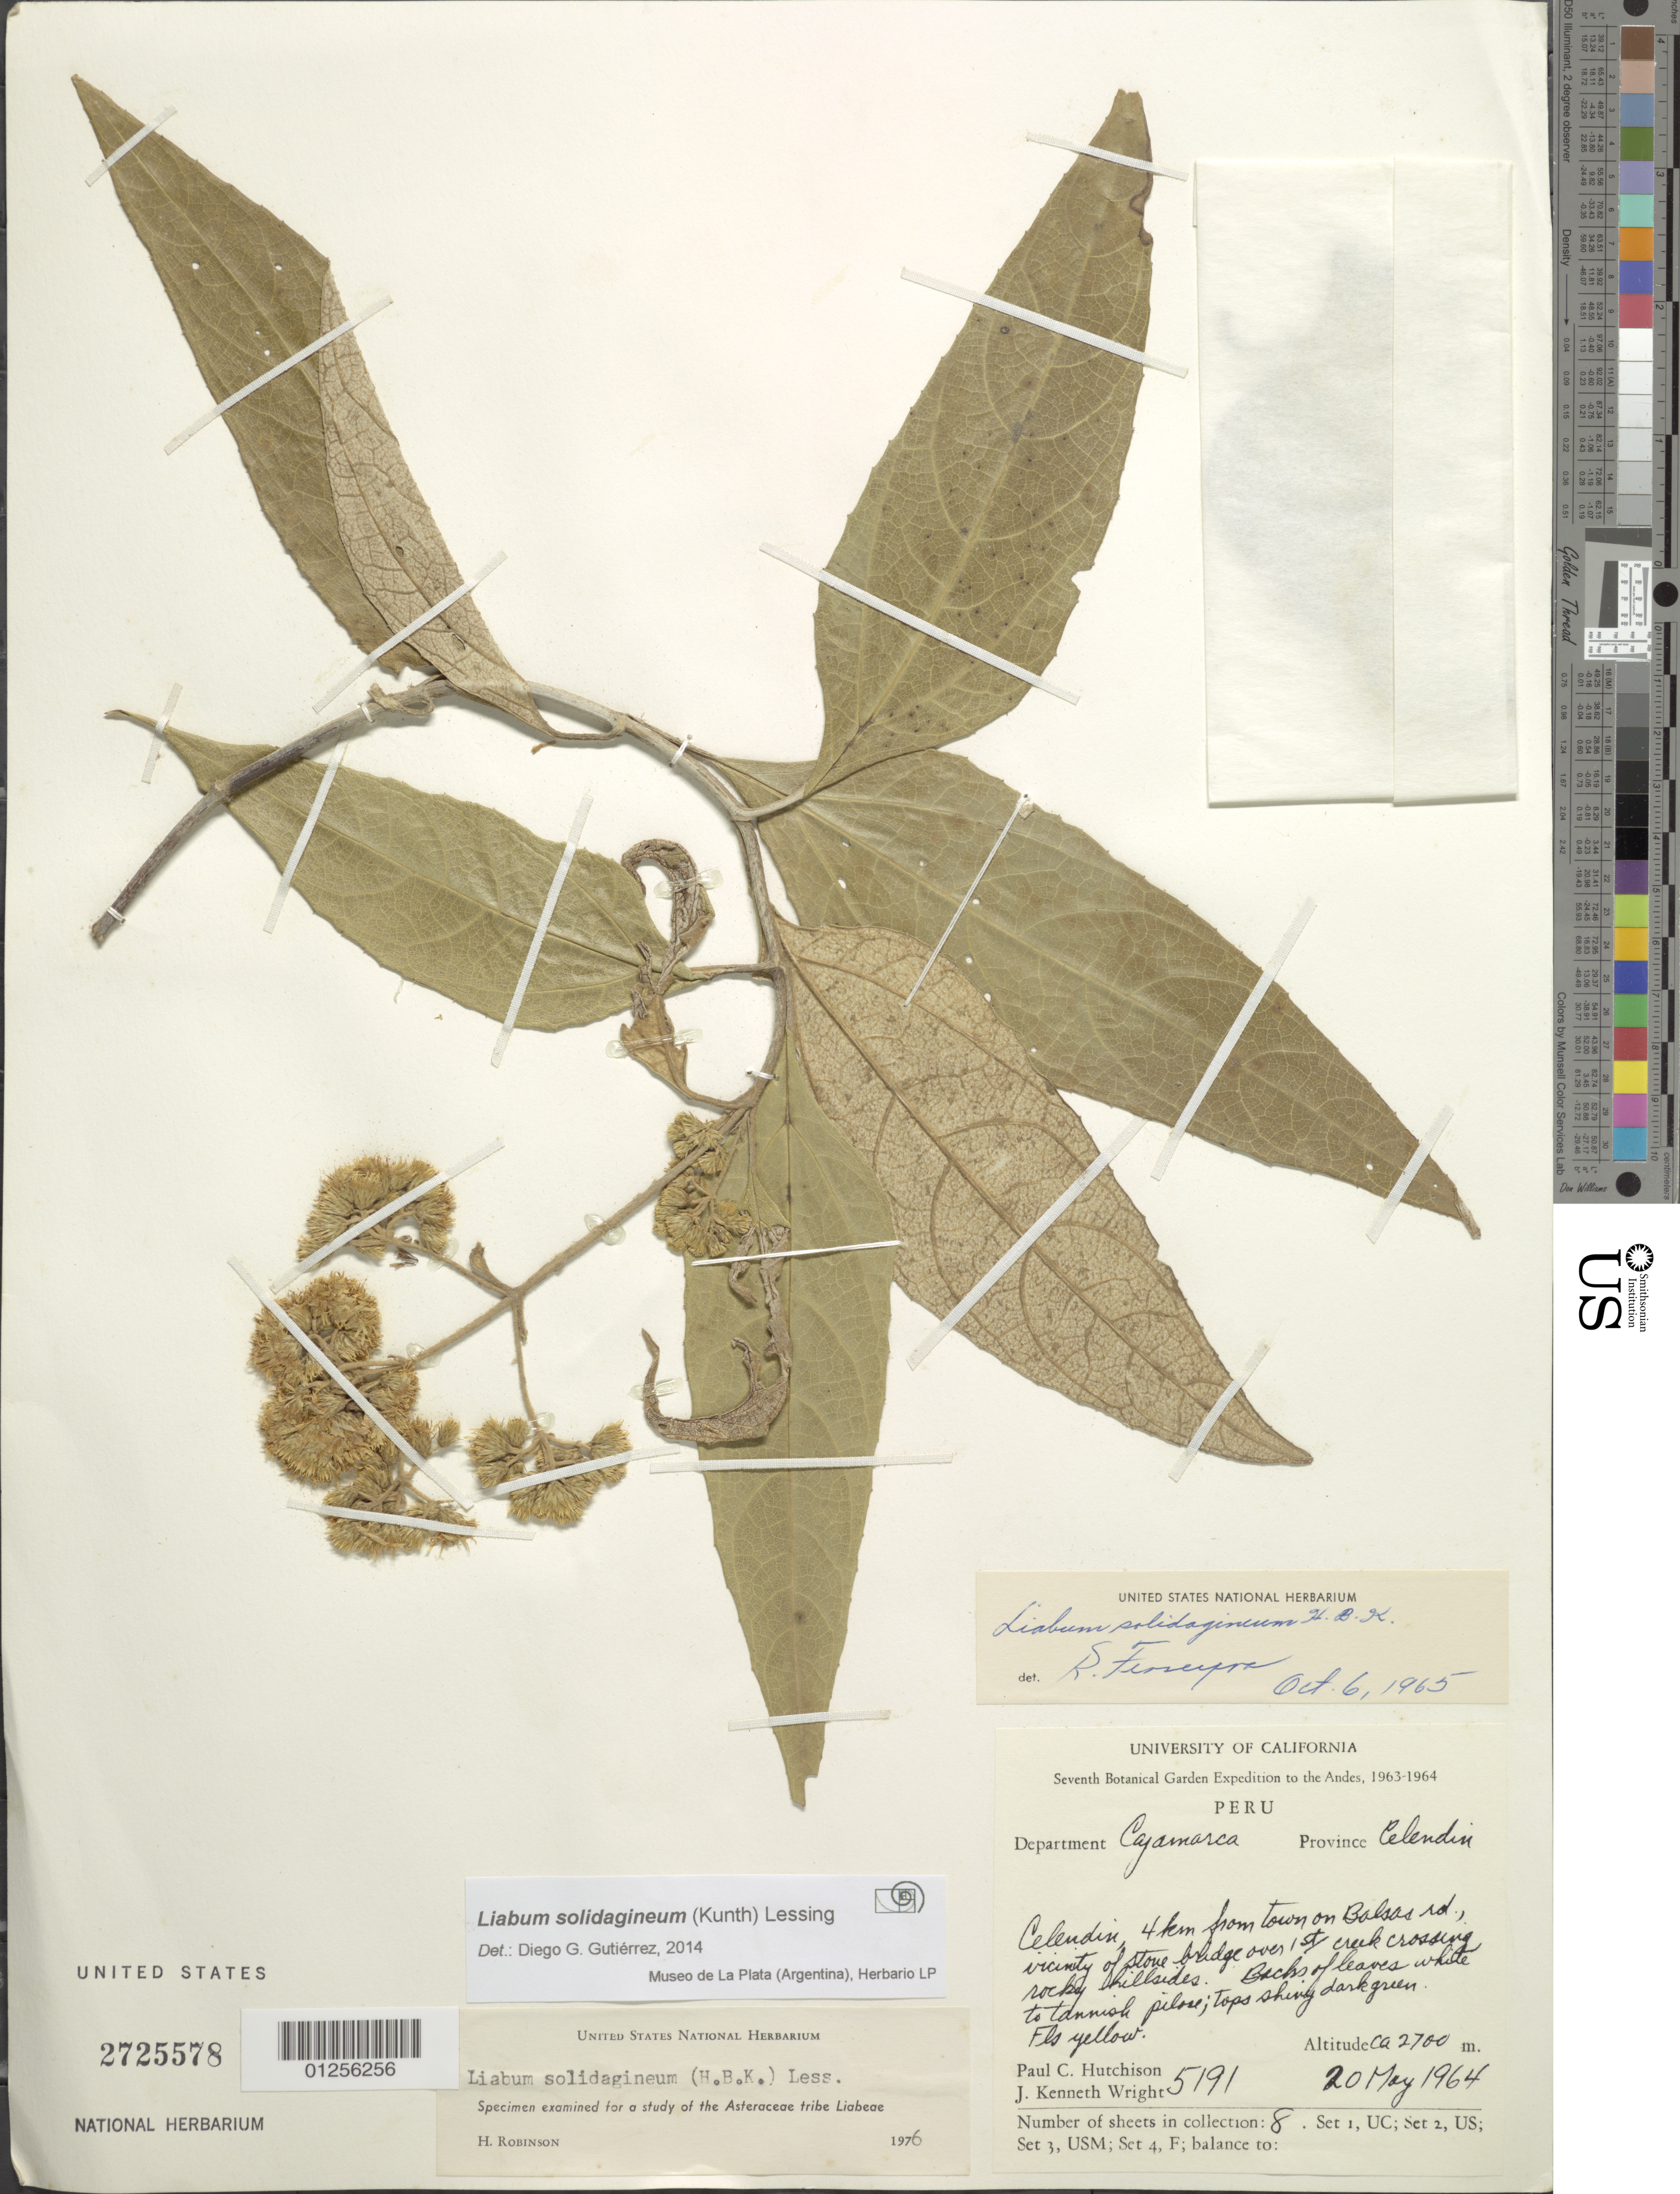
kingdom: Plantae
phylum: Tracheophyta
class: Magnoliopsida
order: Asterales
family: Asteraceae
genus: Liabum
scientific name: Liabum solidagineum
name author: (Kunth) Less.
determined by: Gutierrez, D. G.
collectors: P. C. Hutchison & J. K. Wright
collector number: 5191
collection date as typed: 20 May 1964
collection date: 1964-05-20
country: Peru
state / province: Cajamarca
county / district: Celendín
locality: Celendin, 4 km from town on Balsas Rd, vic. of stone bridge over 1st creek crossing rocky hillsides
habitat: Rocky hillside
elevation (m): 2700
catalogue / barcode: US 2725578